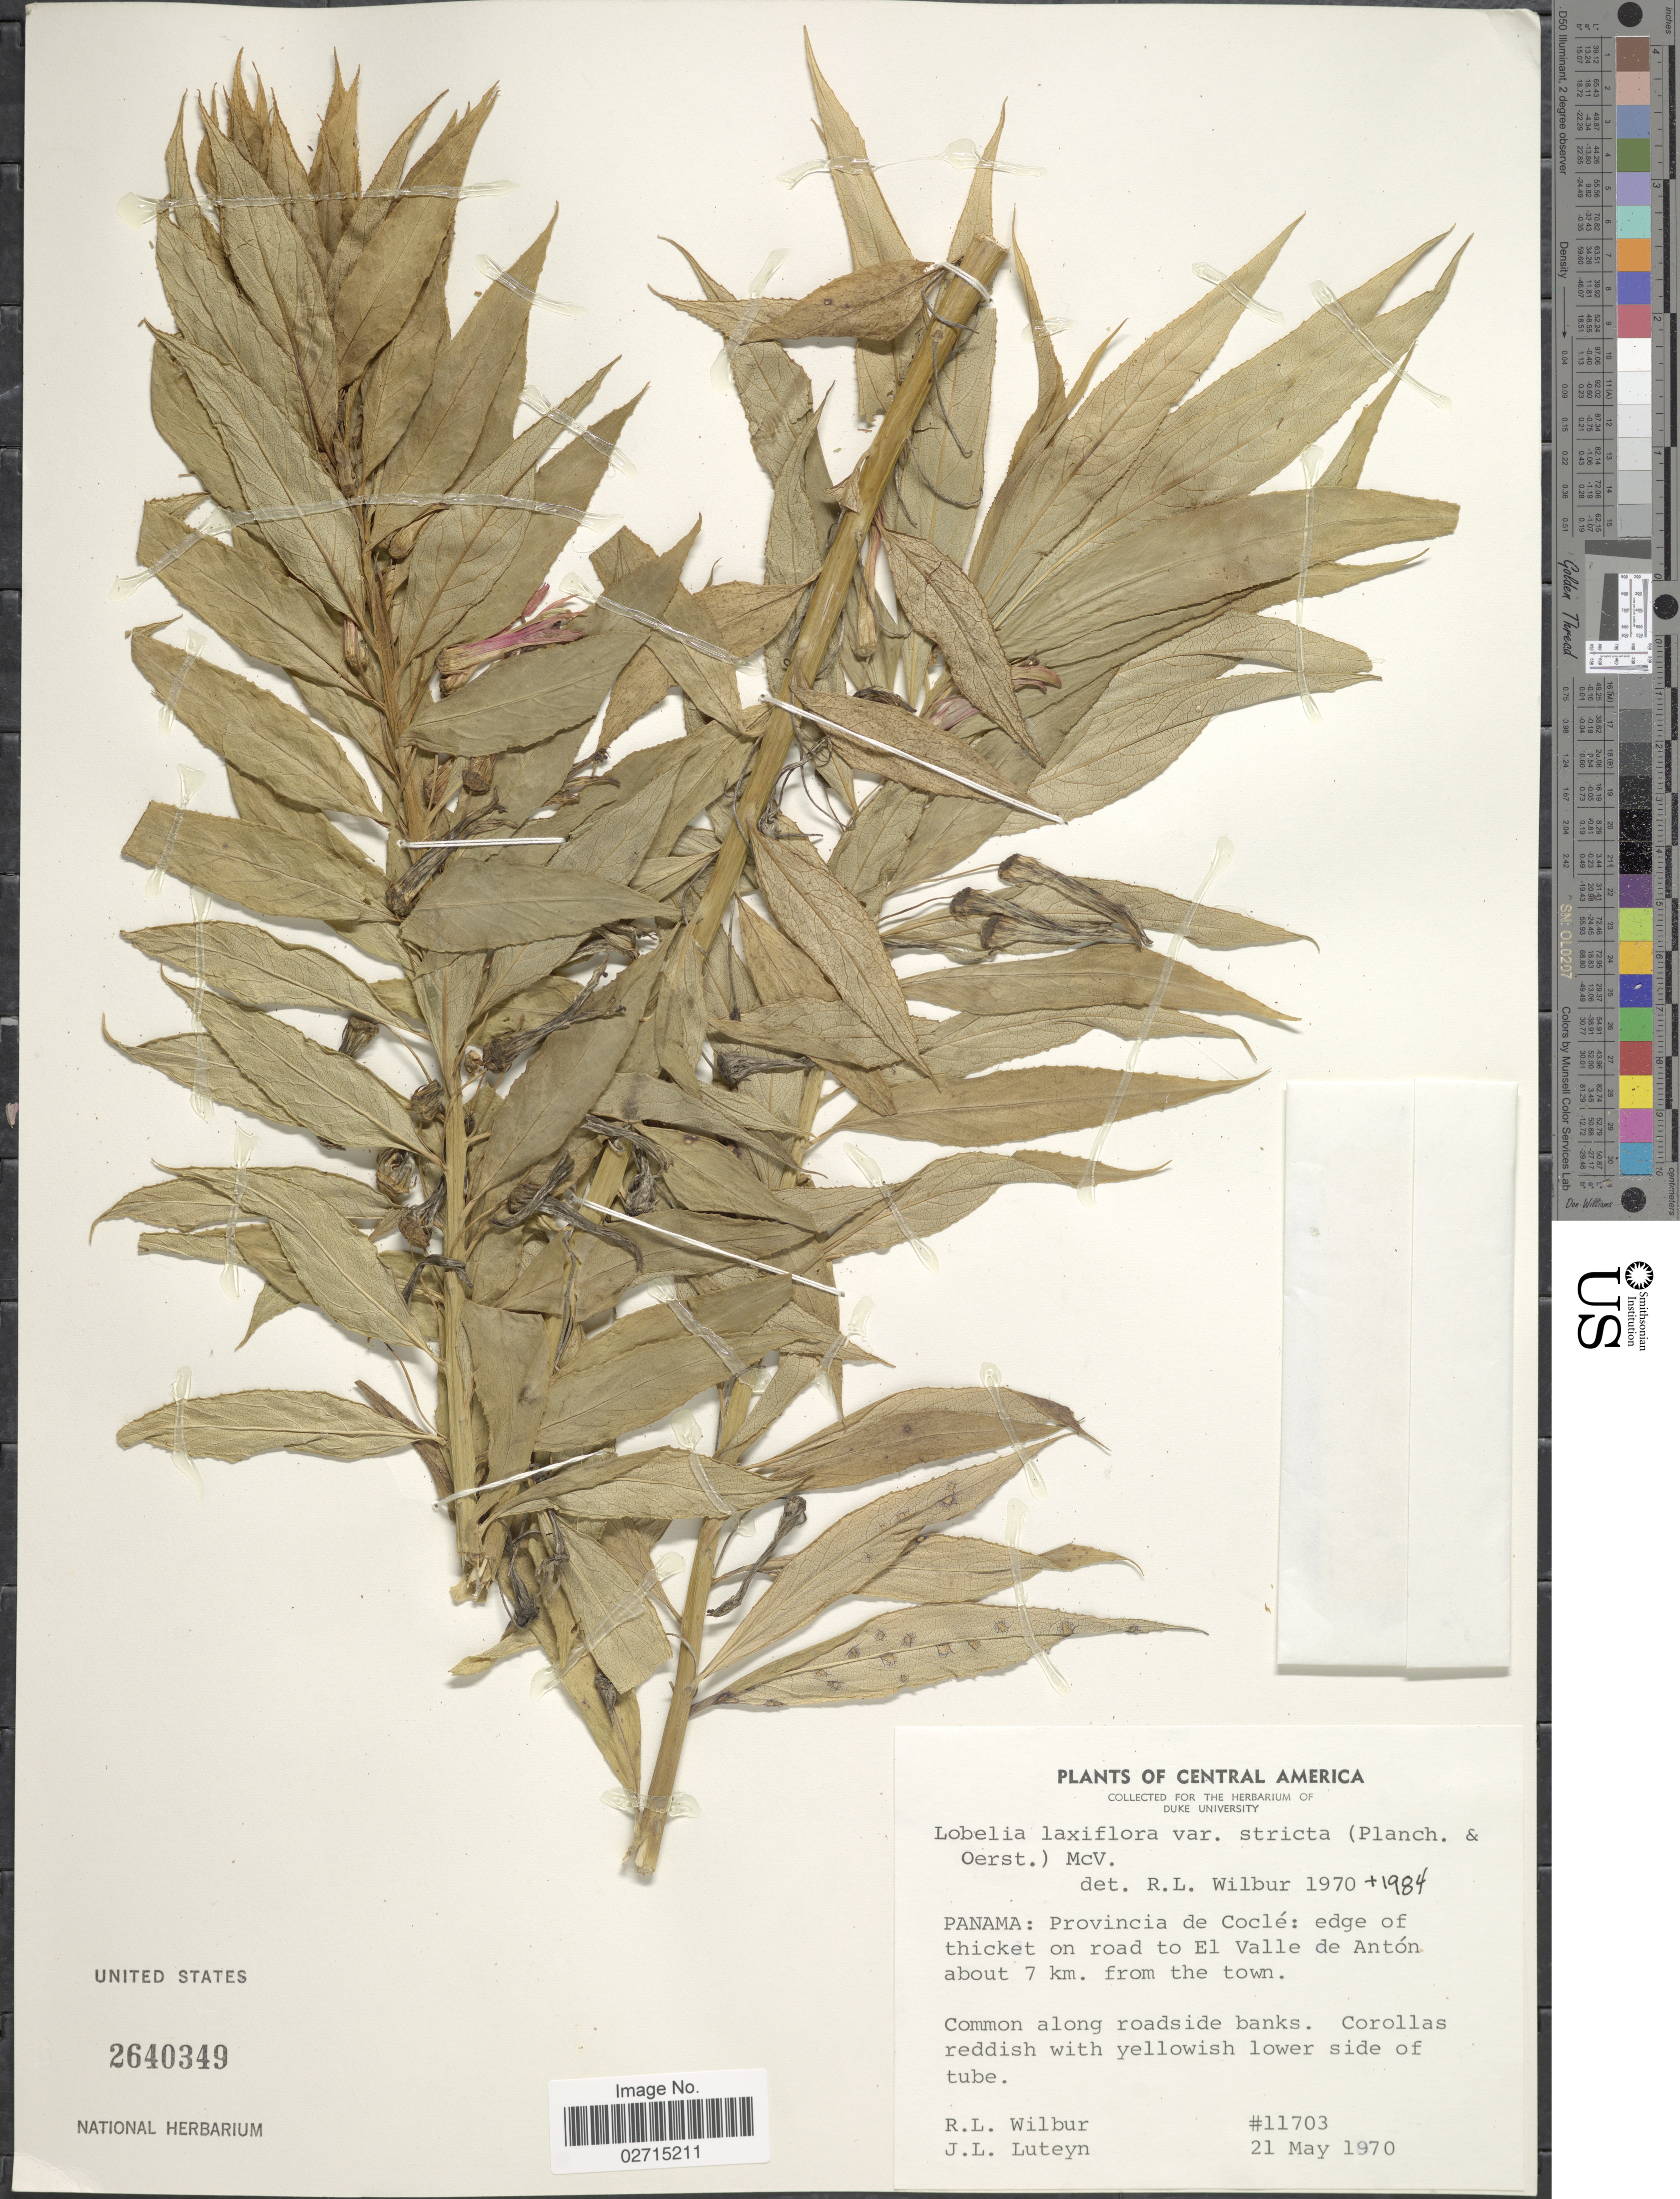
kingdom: Plantae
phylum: Tracheophyta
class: Magnoliopsida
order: Asterales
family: Campanulaceae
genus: Lobelia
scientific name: Lobelia laxiflora var. stricta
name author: (Planch. & Oerst.) McVaugh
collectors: R. L. Wilbur & J. L. Luteyn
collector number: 11703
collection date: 1970-05-21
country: Panama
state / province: Coclé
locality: Edge of thicket on road to El Valle de Antón about 7 km from the town. Common along roadside banks.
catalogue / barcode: US 2640349